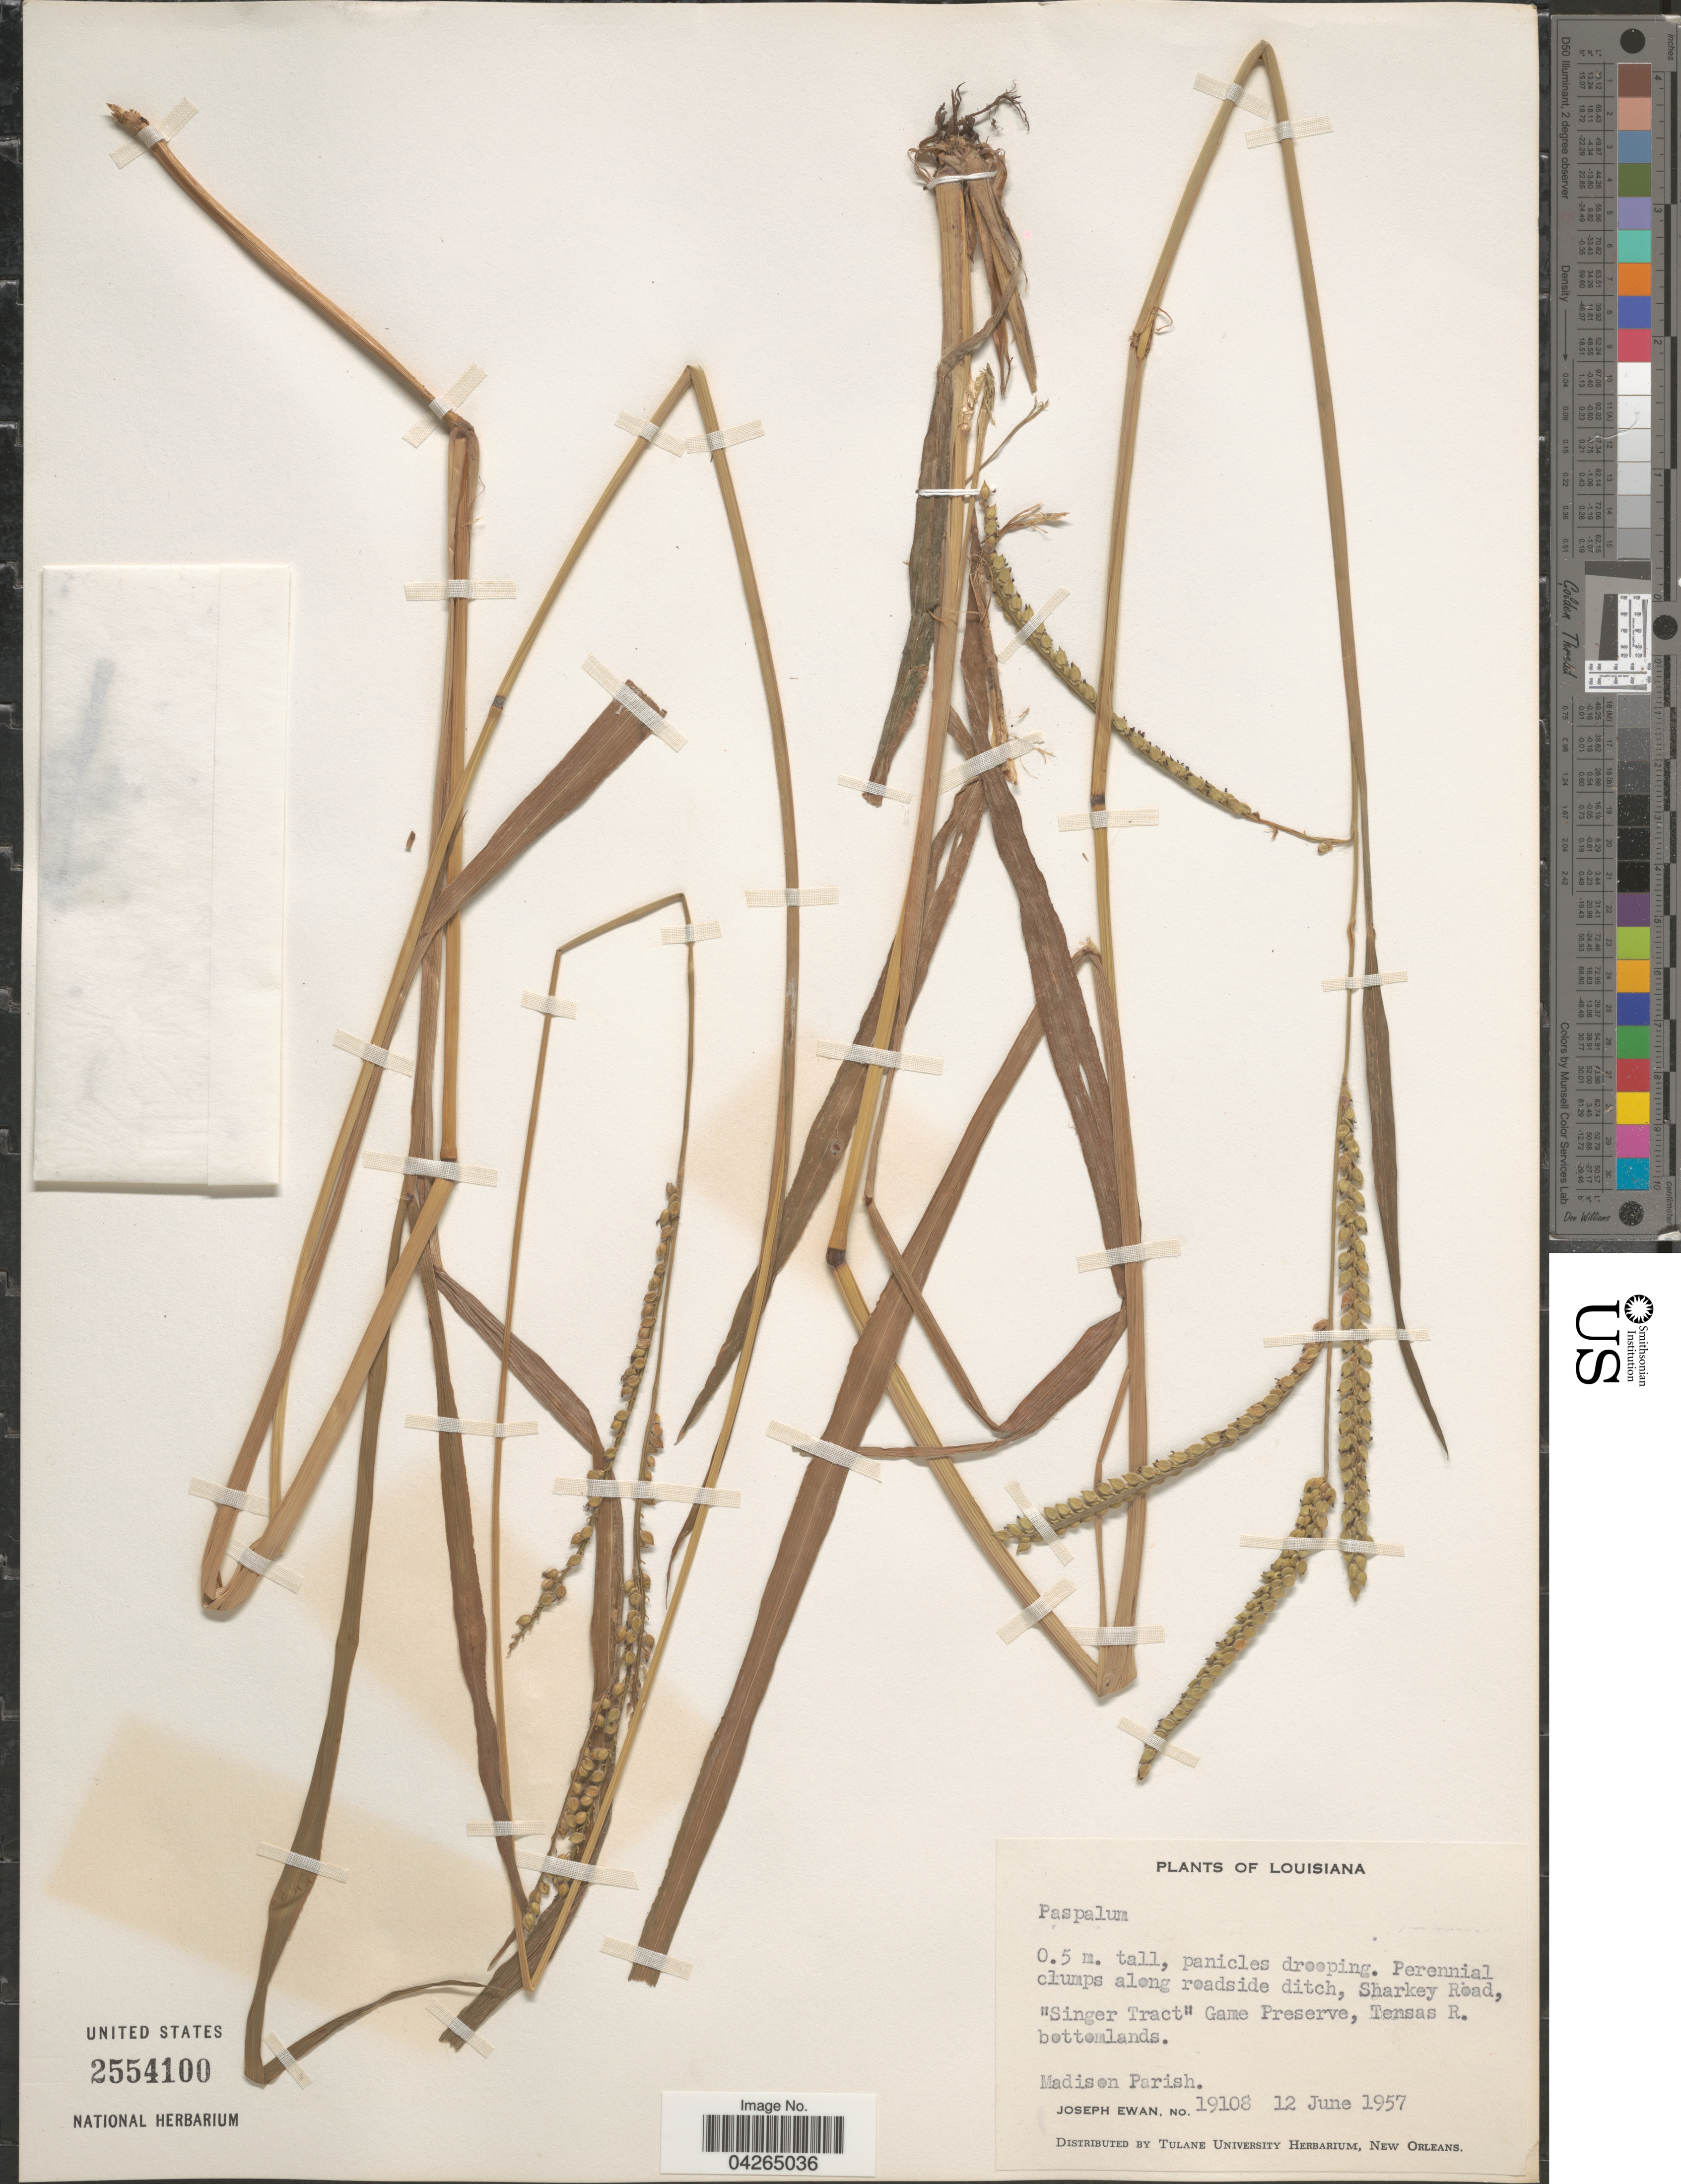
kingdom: Plantae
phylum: Tracheophyta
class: Liliopsida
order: Poales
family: Poaceae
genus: Paspalum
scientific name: Paspalum sp.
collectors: J. A. Ewan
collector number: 19108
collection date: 1957-06-12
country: United States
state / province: Louisiana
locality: Sharkey Road, "Singer Tract" Game Preserve, Tensas R. bottomlands. Madison Parish.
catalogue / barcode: US 2554100